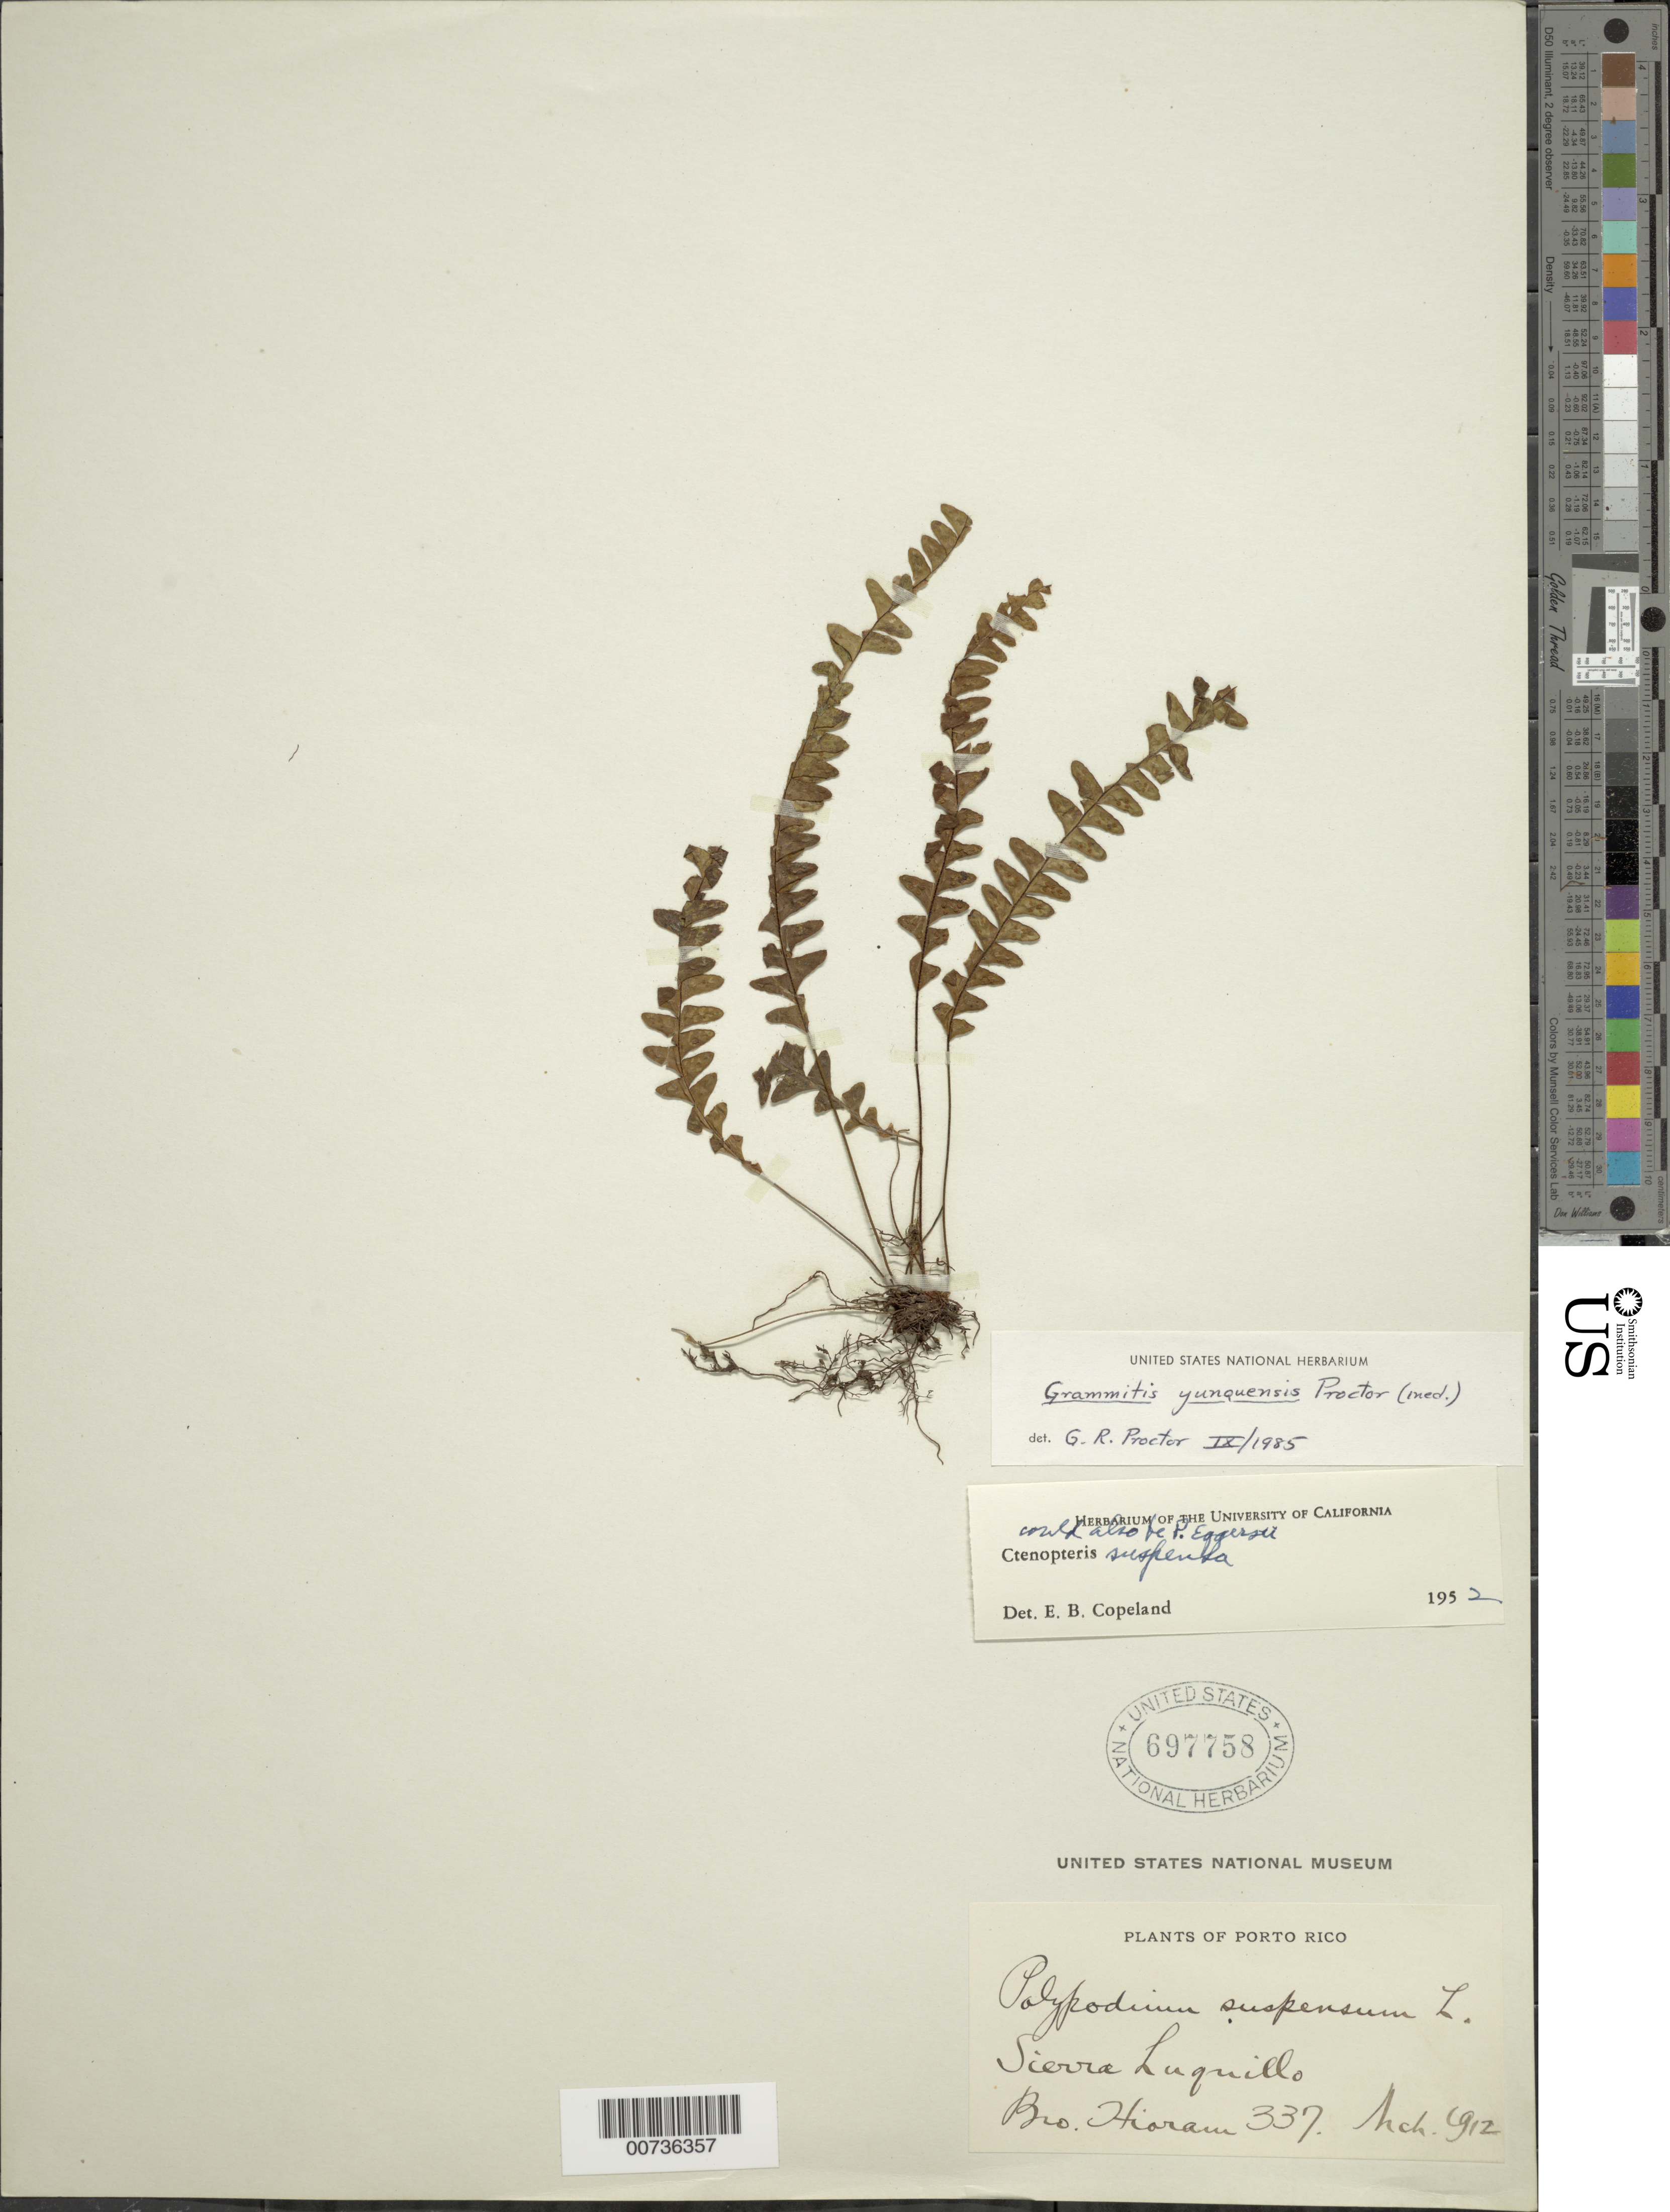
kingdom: Plantae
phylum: Tracheophyta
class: Polypodiopsida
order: Polypodiales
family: Polypodiaceae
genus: Terpsichore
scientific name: Terpsichore hanekeana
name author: (Proctor) A.R. Sm.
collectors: Bro. Hioram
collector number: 337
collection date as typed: Mar 1912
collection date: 1912-03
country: Puerto Rico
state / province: Luquillo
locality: Sierra Luquillo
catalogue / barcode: US 697758